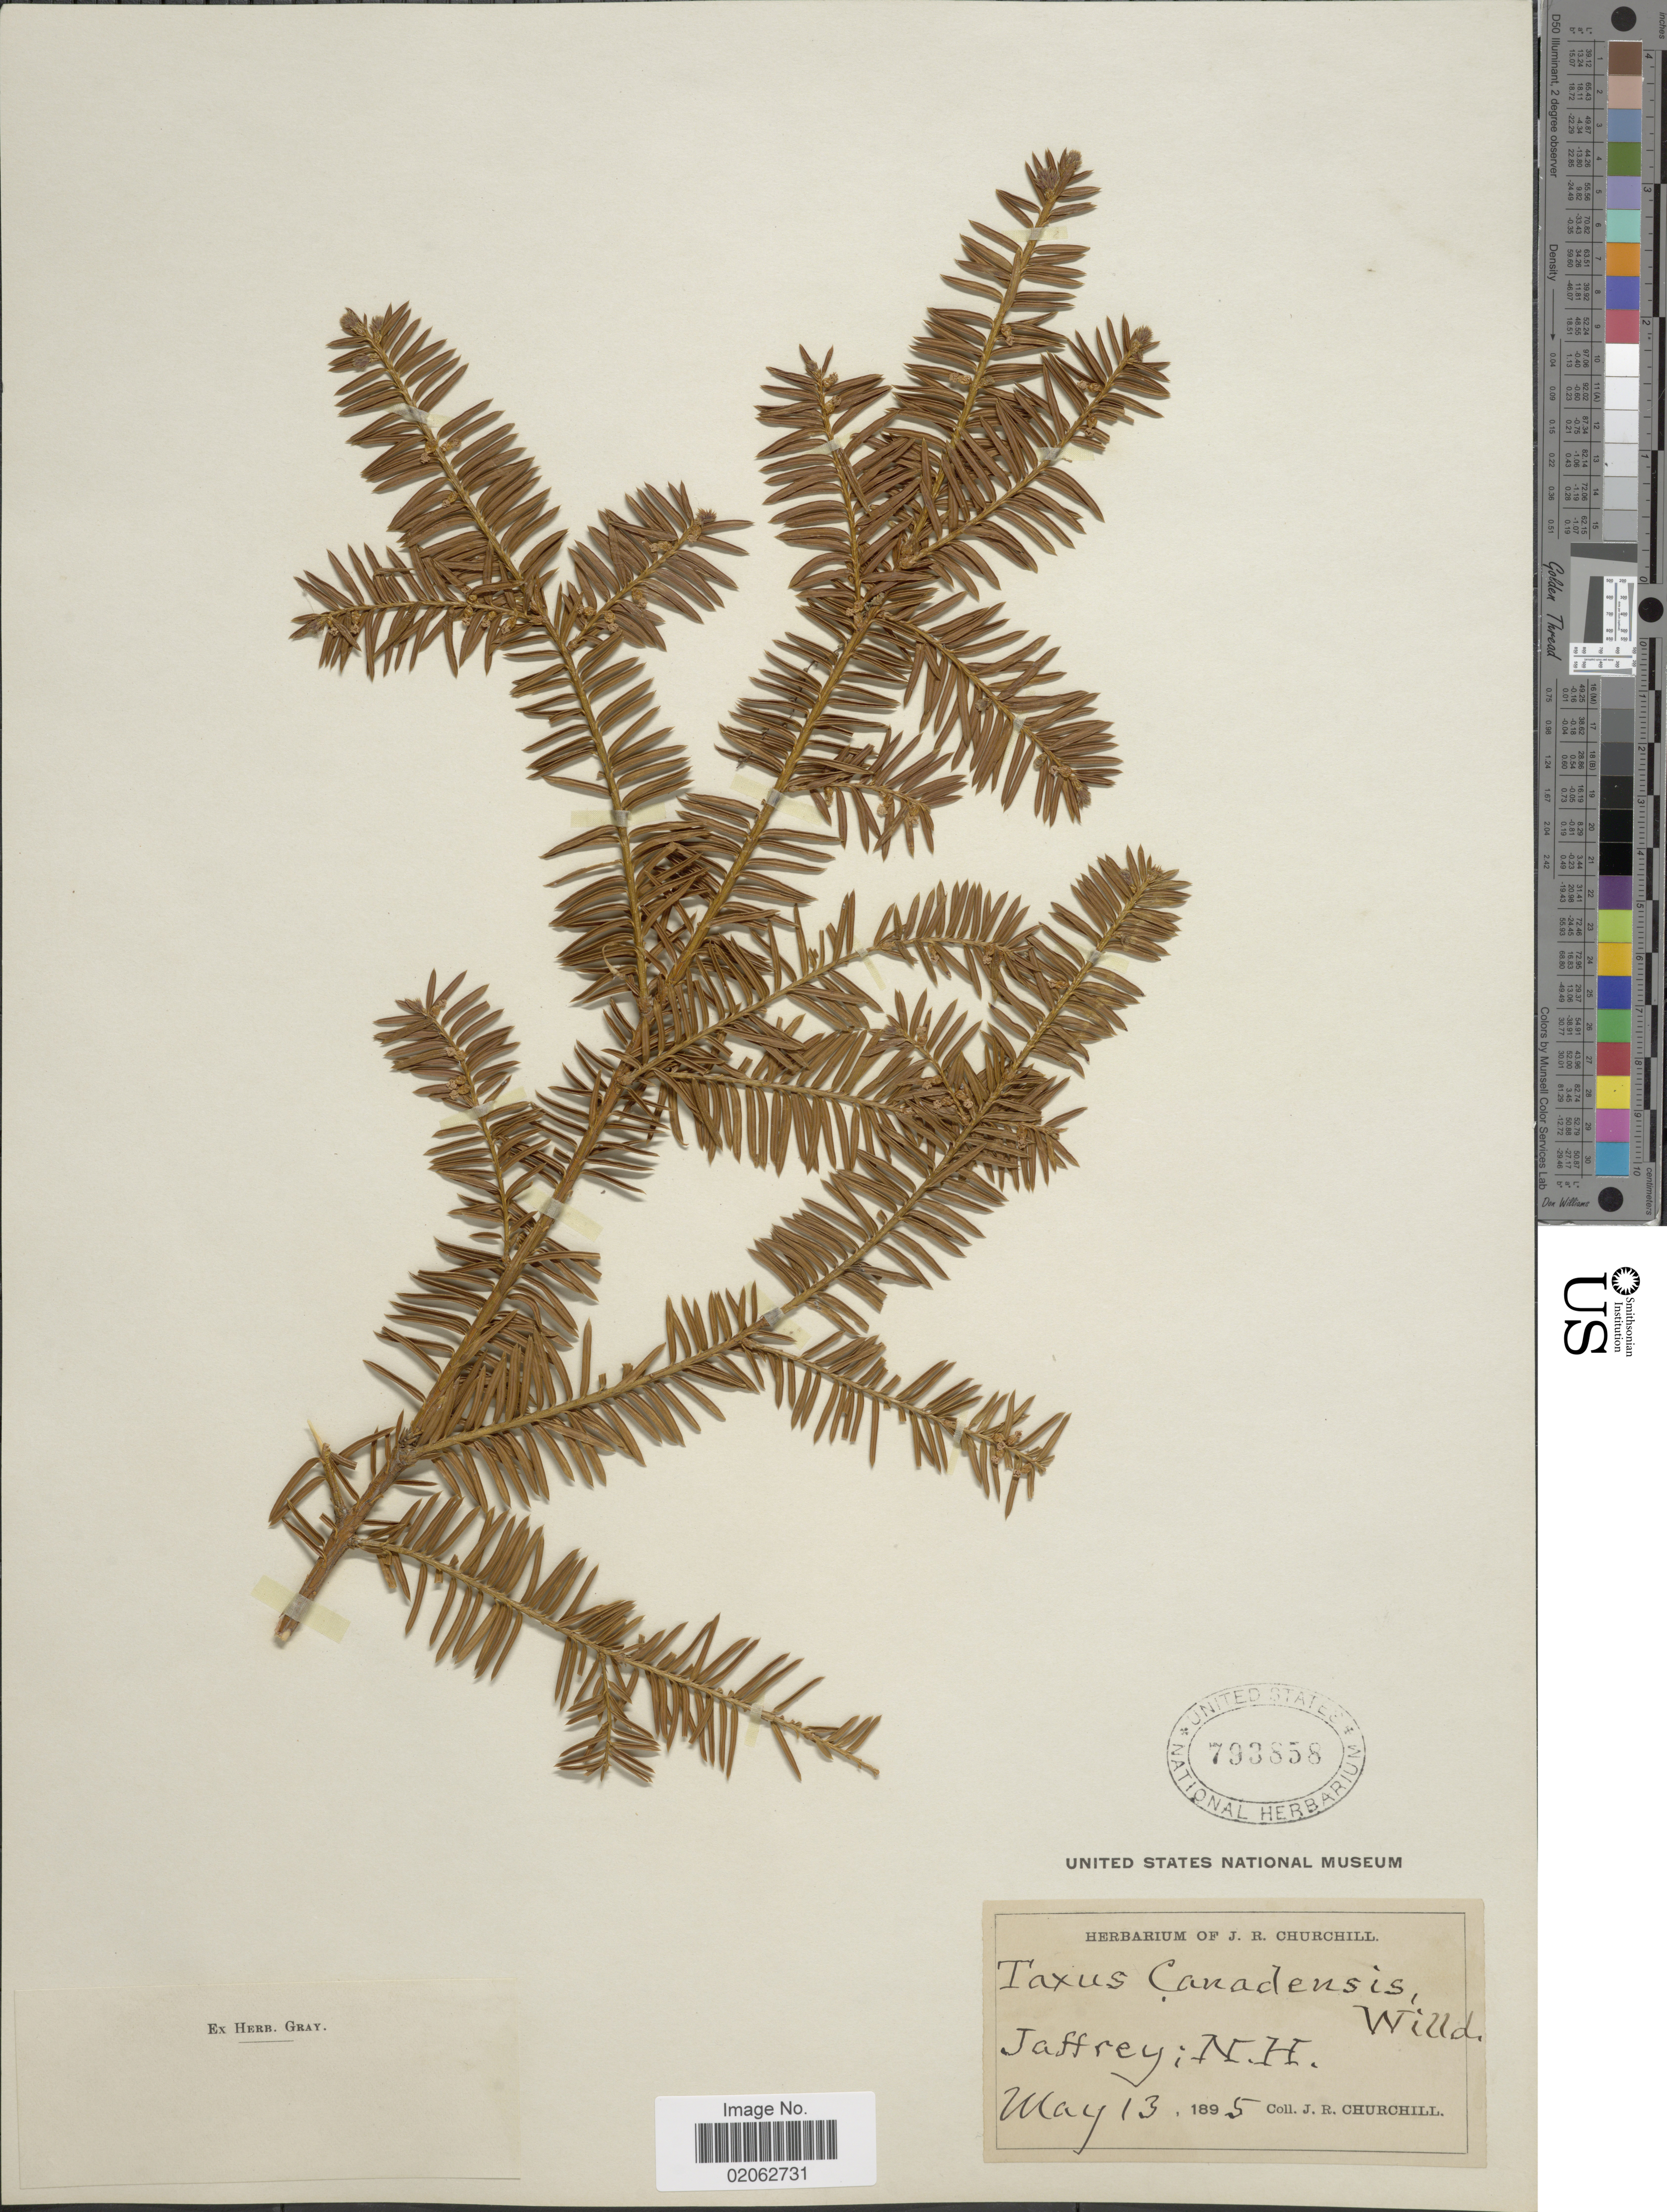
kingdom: Plantae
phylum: Tracheophyta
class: Pinopsida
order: Pinales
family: Taxaceae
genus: Taxus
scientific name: Taxus canadensis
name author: Marshall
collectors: J. Churchill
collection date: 1895-05-13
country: United States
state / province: New Hampshire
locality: Jaffrey, N.H.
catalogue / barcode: US 793858